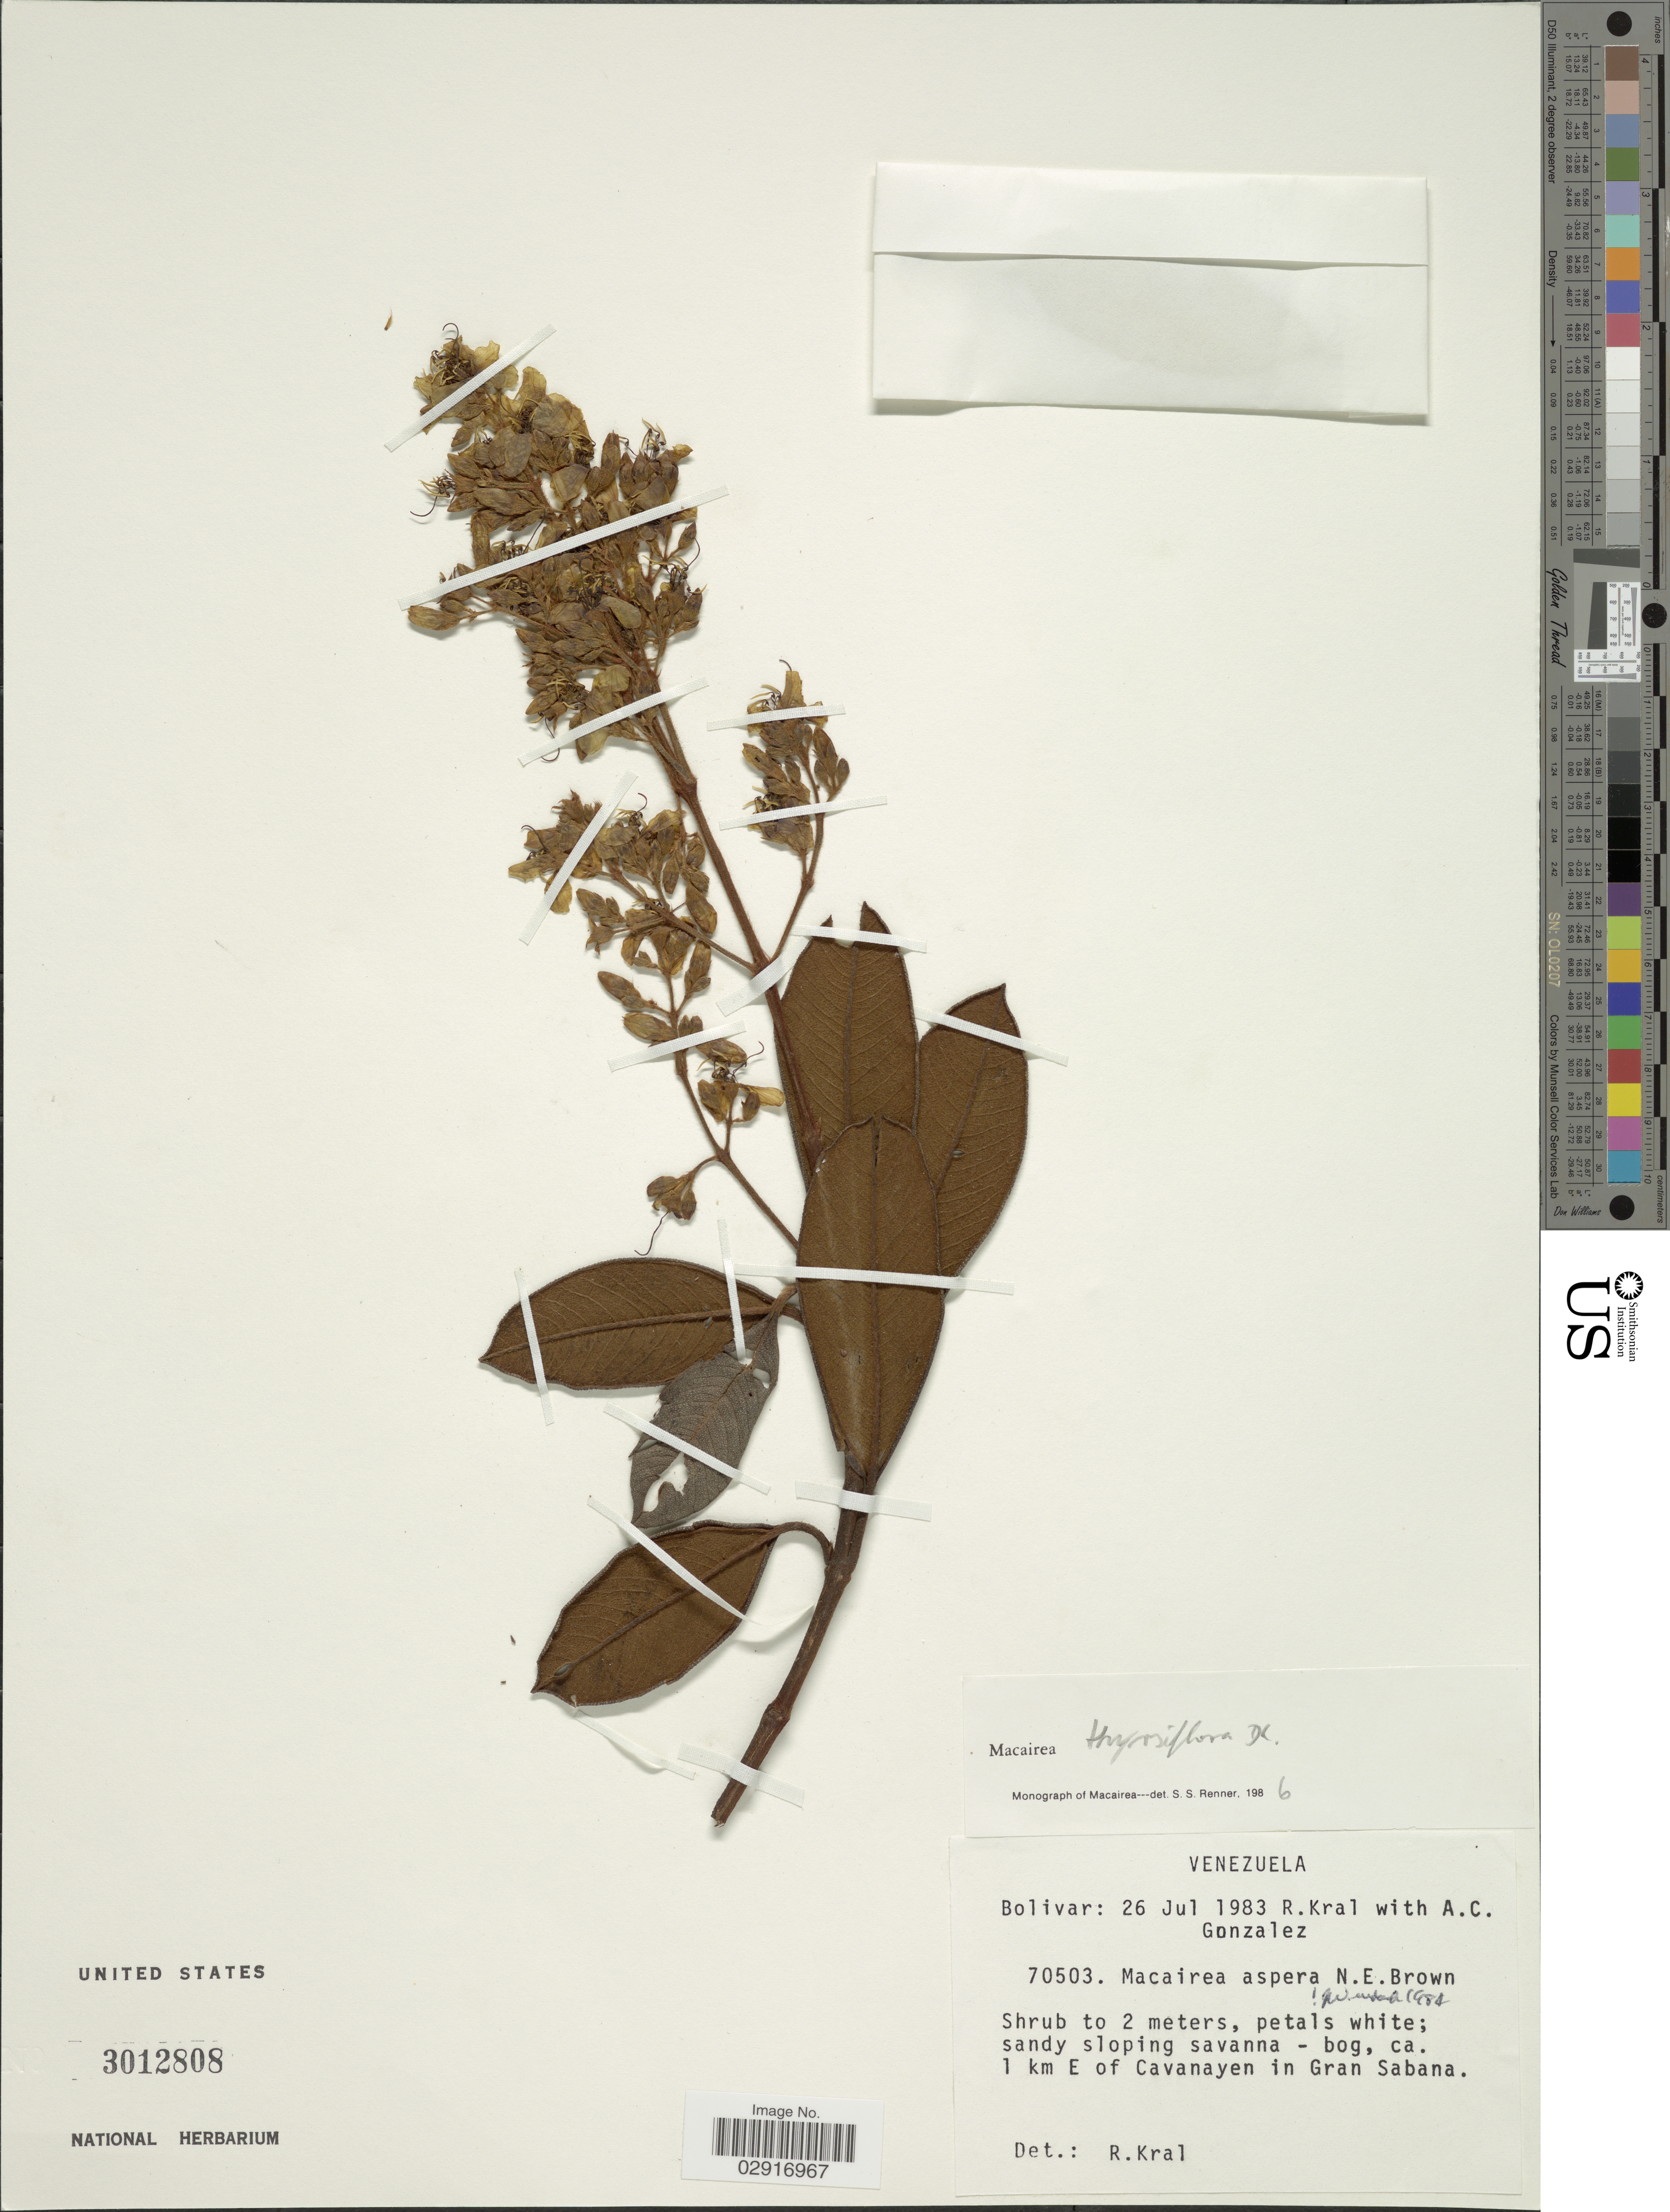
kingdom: Plantae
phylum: Tracheophyta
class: Magnoliopsida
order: Myrtales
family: Melastomataceae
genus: Macairea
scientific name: Macairea aspera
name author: N.E. Br.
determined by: Nunes da Silva, Diego, (RB), Jardim Botanico do Rio de Janeiro - Herbario (BRAZIL)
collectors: R. Kral & A. C. González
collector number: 70503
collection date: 1983-07-26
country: Venezuela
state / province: Bolivar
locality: Ca. 1 km E of Cavanayen in Gran Sabana.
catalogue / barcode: US 3012808